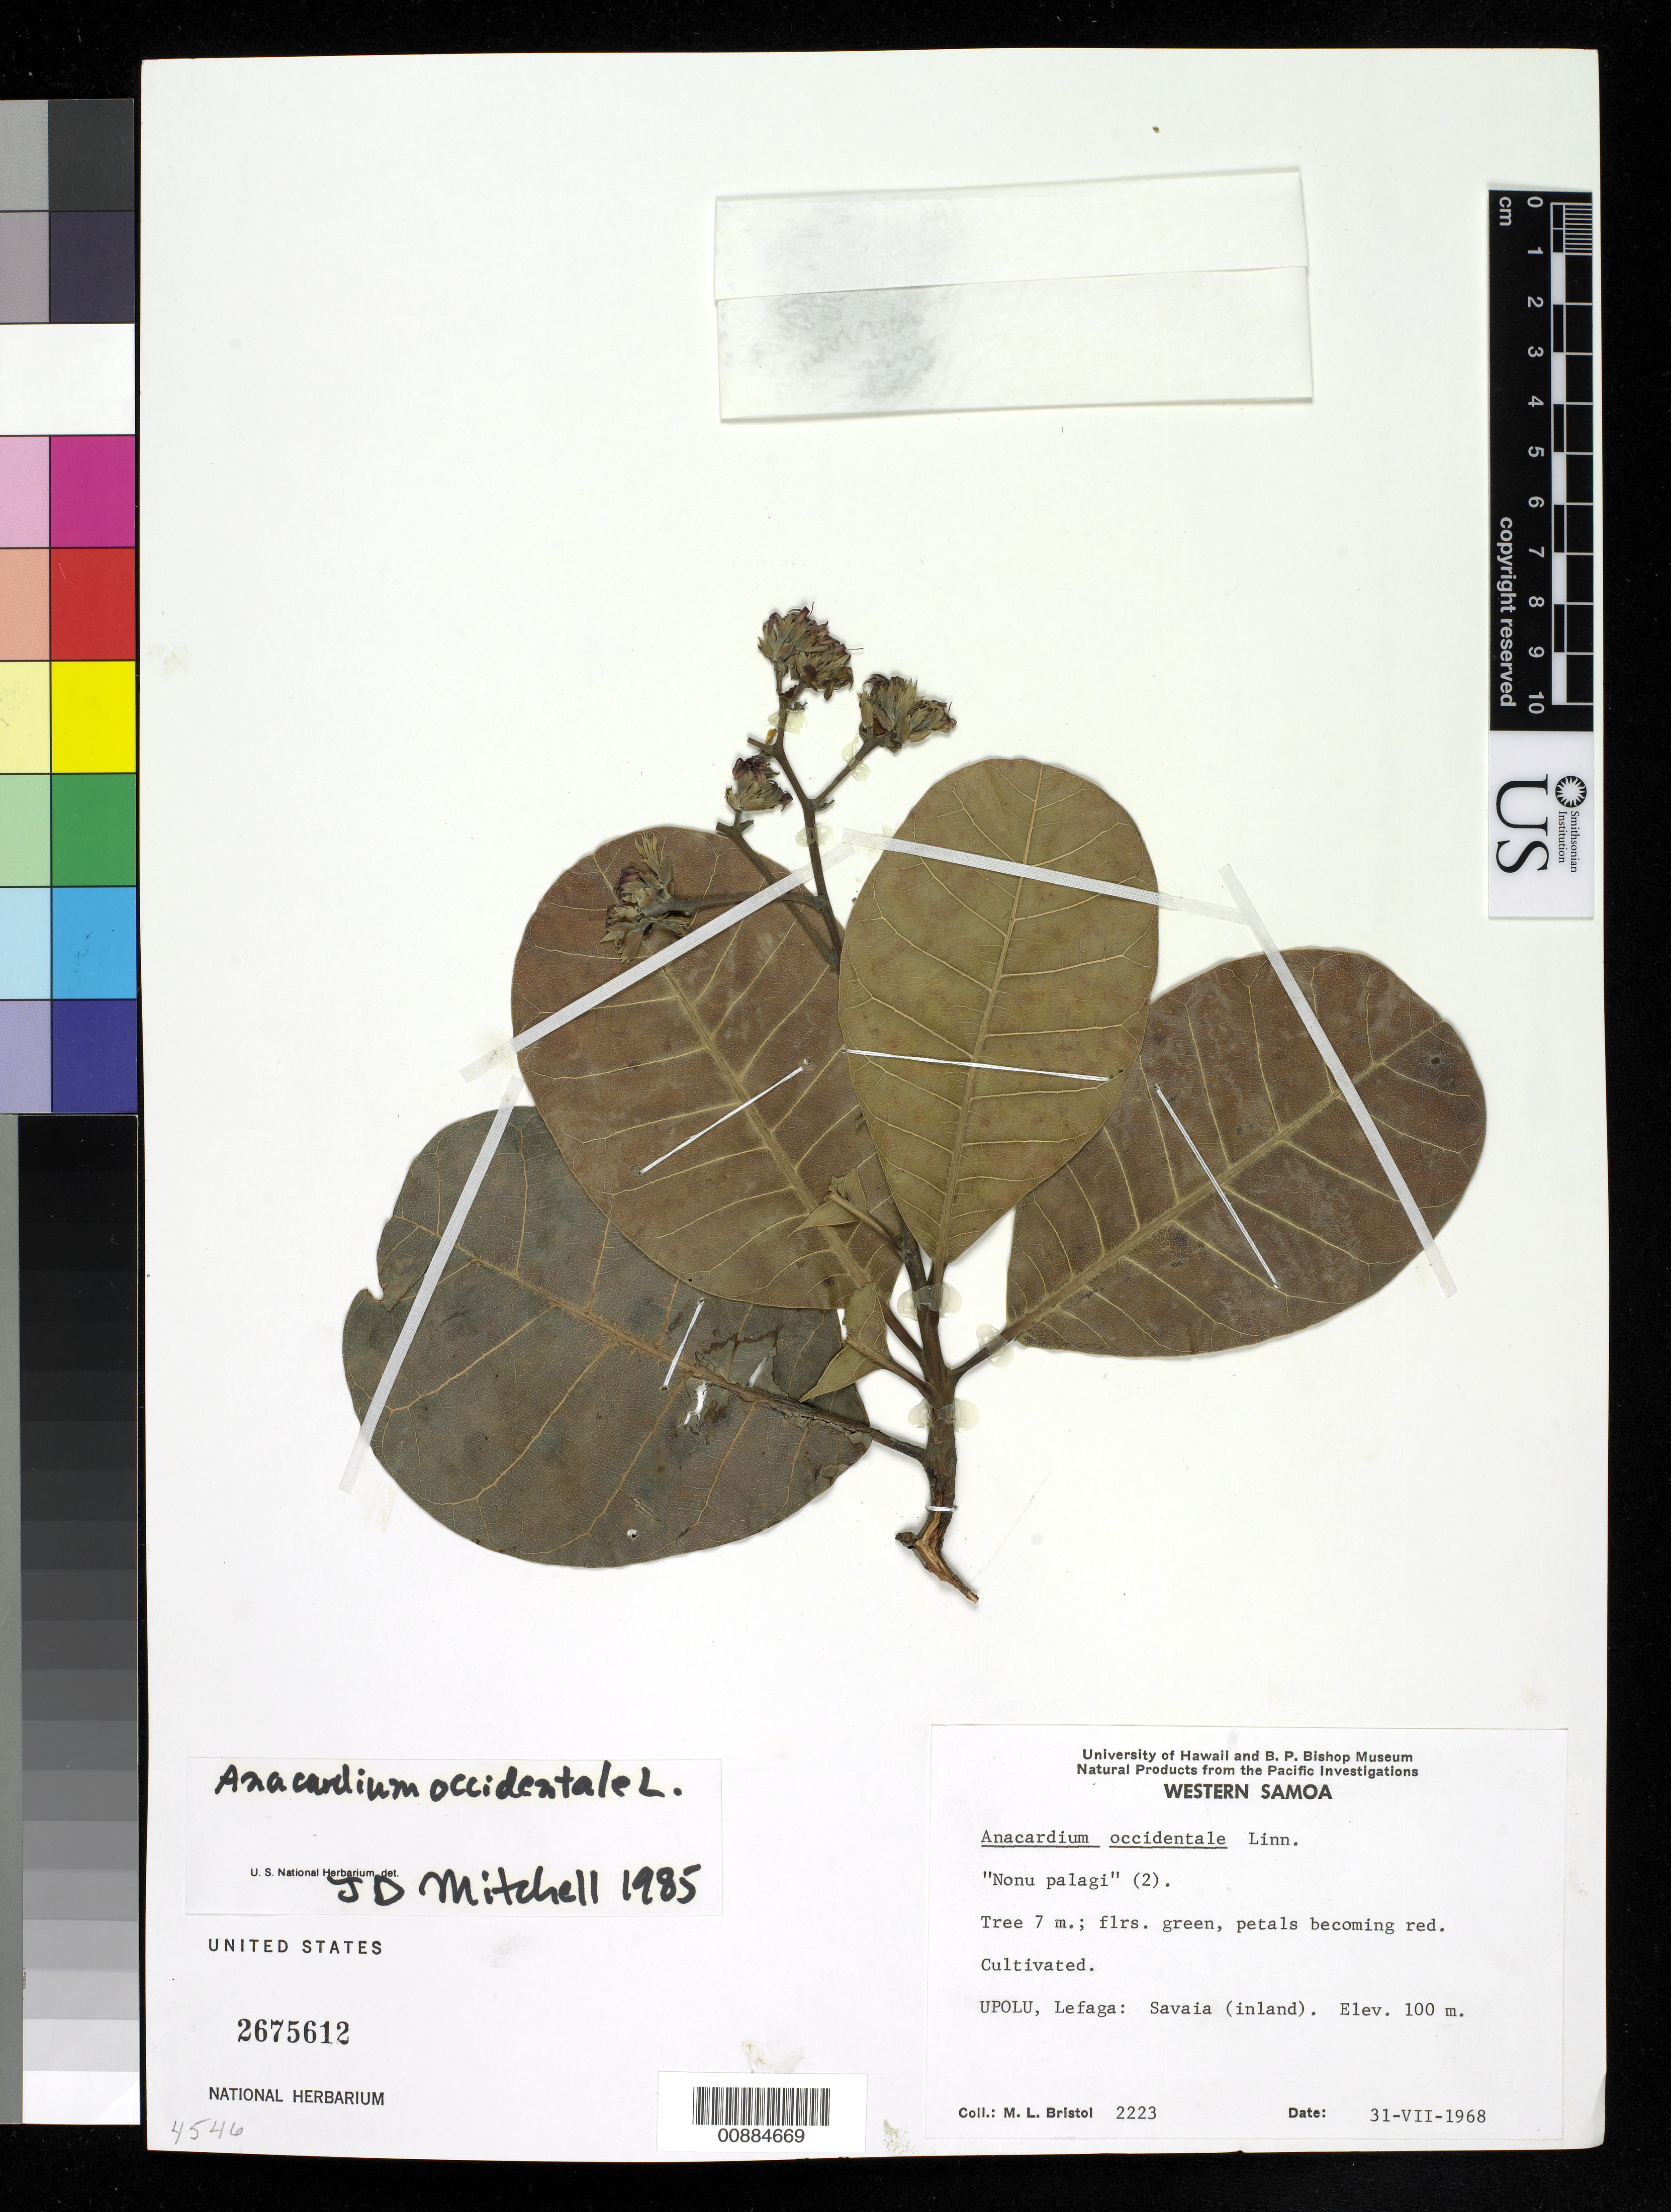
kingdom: Plantae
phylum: Tracheophyta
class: Magnoliopsida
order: Sapindales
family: Anacardiaceae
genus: Anacardium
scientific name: Anacardium occidentale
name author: L.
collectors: M. L. Bristol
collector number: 2223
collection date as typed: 31 Jul 1968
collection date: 1968-07-31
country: Samoa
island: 'Upolu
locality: Western Samoa, Upolu, Lefaga: Savaia (inland)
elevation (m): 100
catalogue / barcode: US 2675612